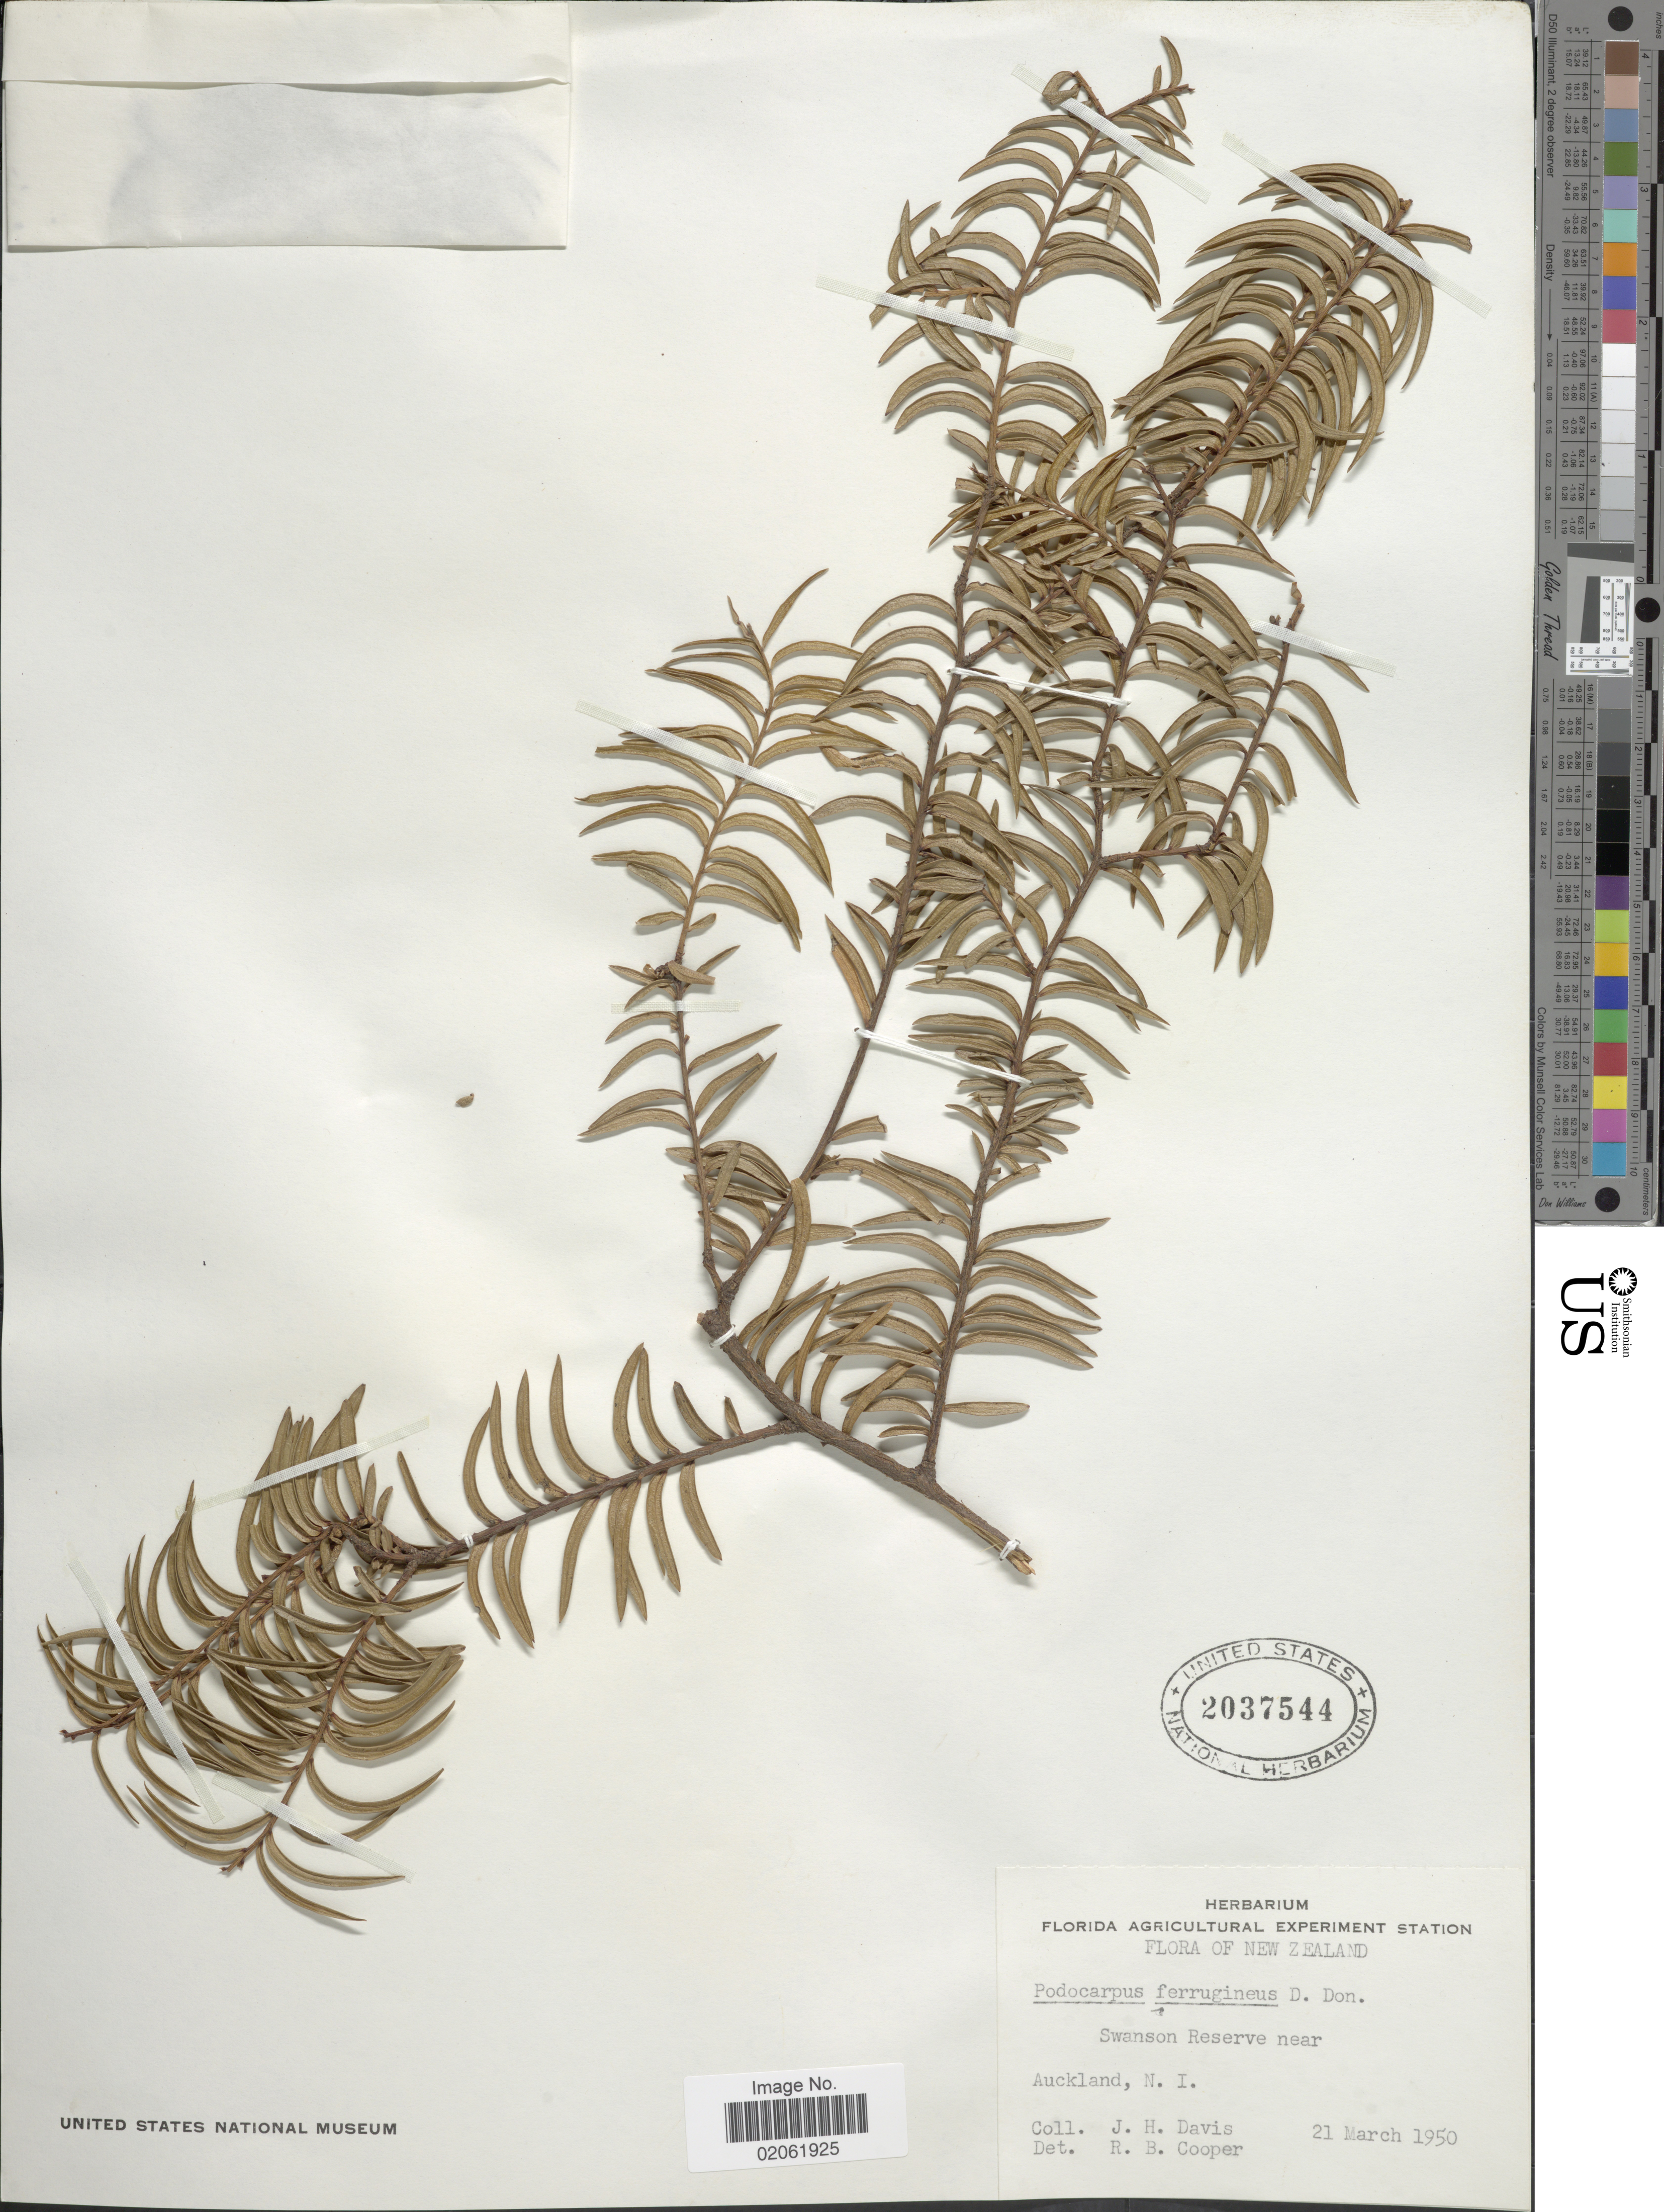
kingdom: Plantae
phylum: Tracheophyta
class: Pinopsida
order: Pinales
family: Podocarpaceae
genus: Podocarpus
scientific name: Podocarpus ferrugineus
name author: G. Benn. ex D. Don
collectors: J. Davis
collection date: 1950-03-21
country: New Zealand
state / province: Auckland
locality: New Zealand. Swanson Reserve near Auckland, N,I.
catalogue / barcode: US 2037544